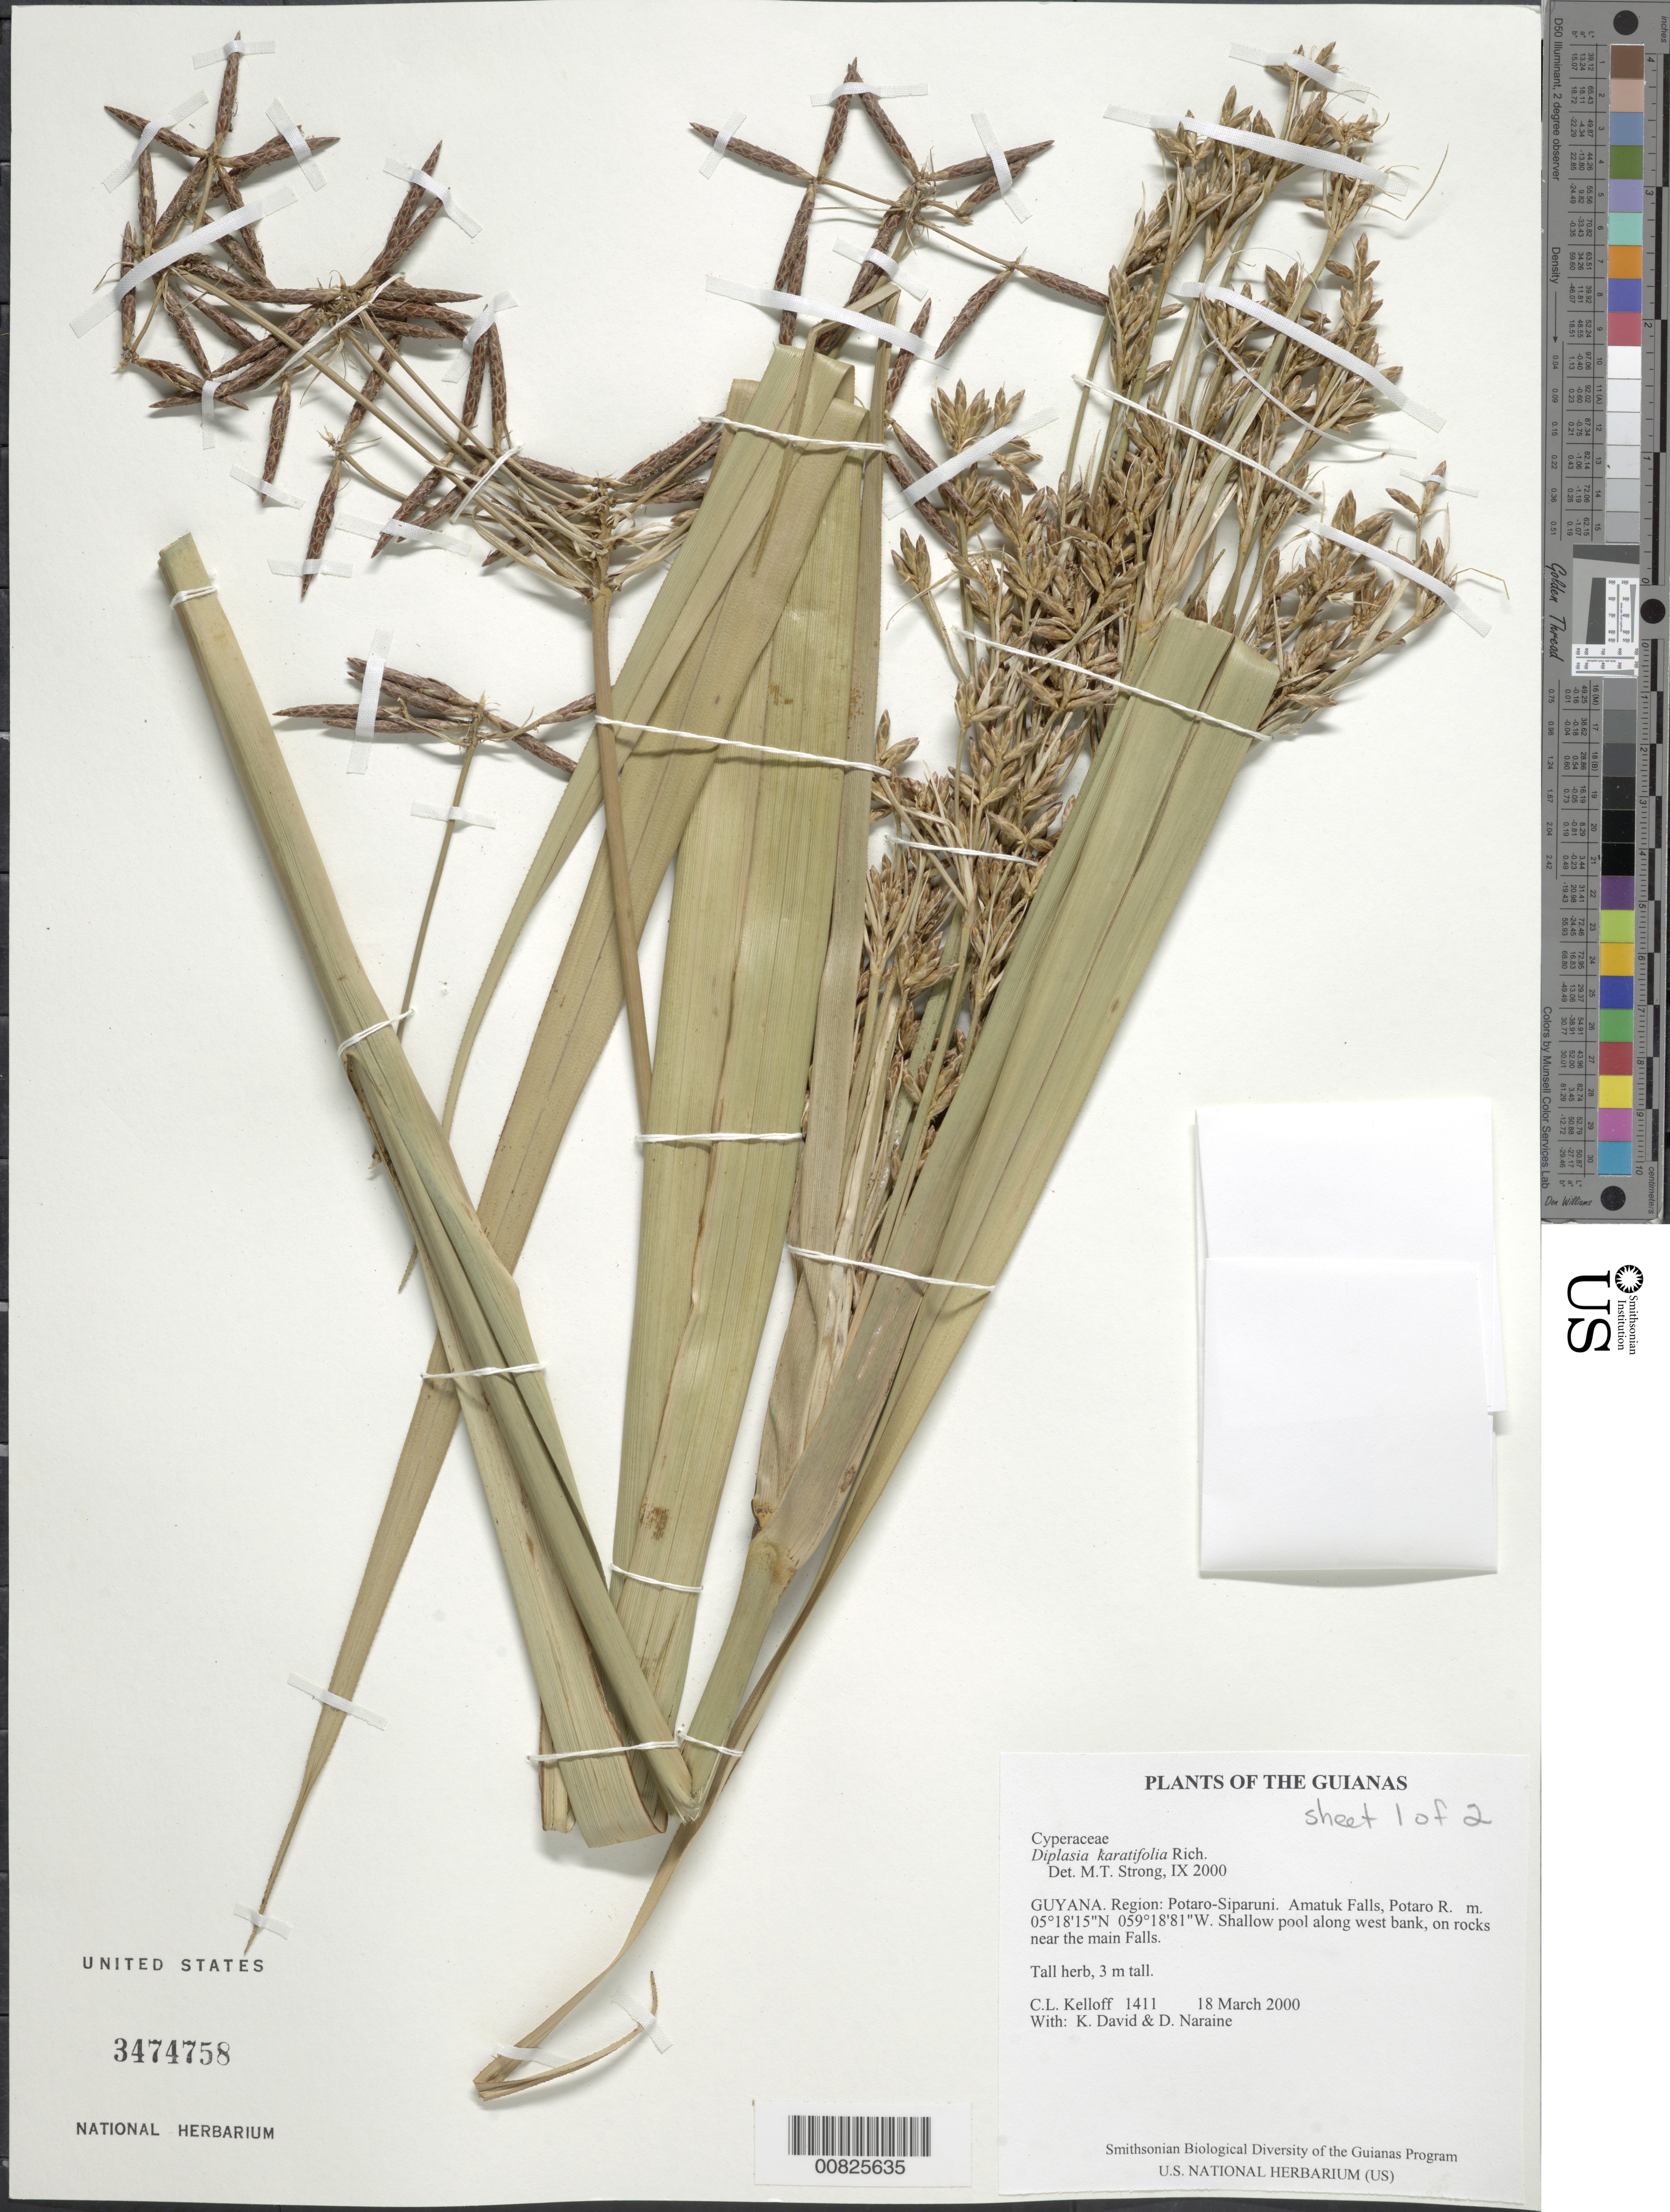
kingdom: Plantae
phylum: Tracheophyta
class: Liliopsida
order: Poales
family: Cyperaceae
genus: Diplasia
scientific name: Diplasia karatifolia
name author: Rich.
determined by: Strong, M. T., (US), Smithsonian Institution - National Museum of Natural History (UNITED STATES)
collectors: C. L. Kelloff, K. David & D. Naraine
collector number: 1411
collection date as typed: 18 March 2000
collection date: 2000-03-18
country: Guyana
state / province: Potaro-Siparuni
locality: Amatuk Falls, Potaro R.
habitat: Shallow pool along west bank, on rocks near the main Falls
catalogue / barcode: US 3474758